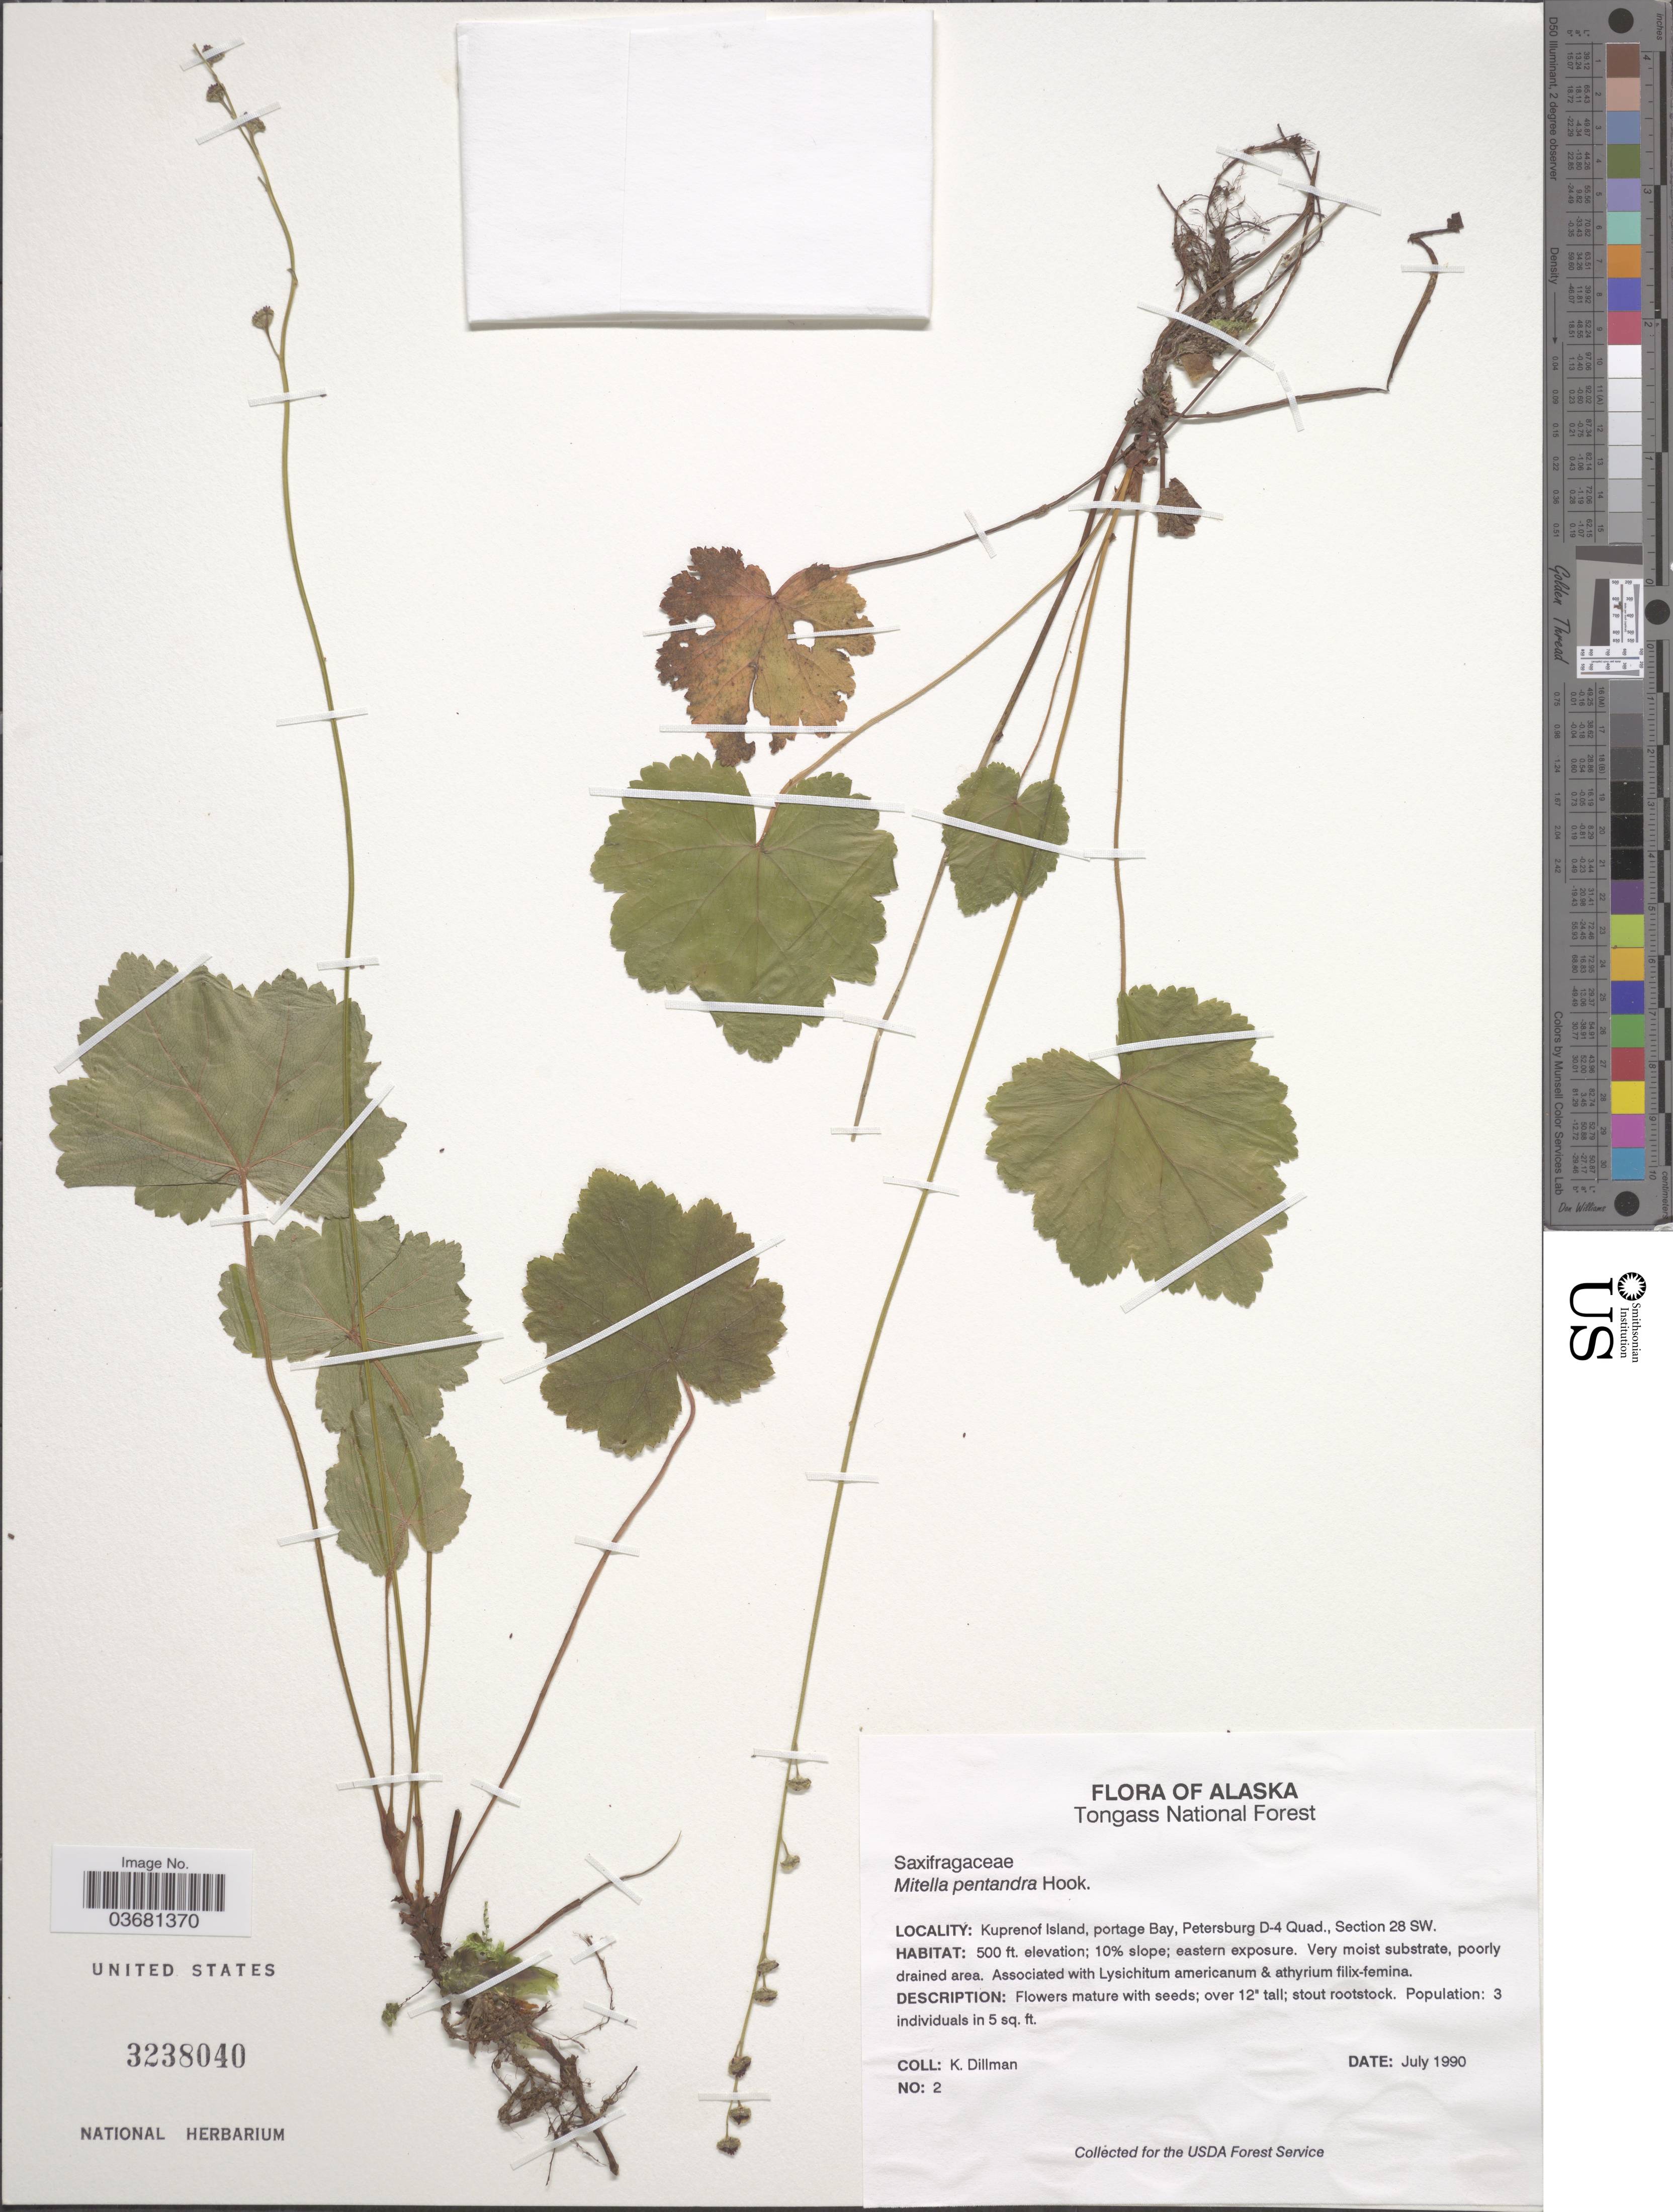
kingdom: Plantae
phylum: Tracheophyta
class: Magnoliopsida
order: Saxifragales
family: Saxifragaceae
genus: Mitella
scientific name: Mitella pentandra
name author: Hook.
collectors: K. Dillman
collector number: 2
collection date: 1990-07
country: United States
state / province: Alaska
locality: Tongass National Forest. Kuprenof Island, portage Bay, Petersburg D-4 Quad., Section 28 SW.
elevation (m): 152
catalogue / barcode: US 3238040